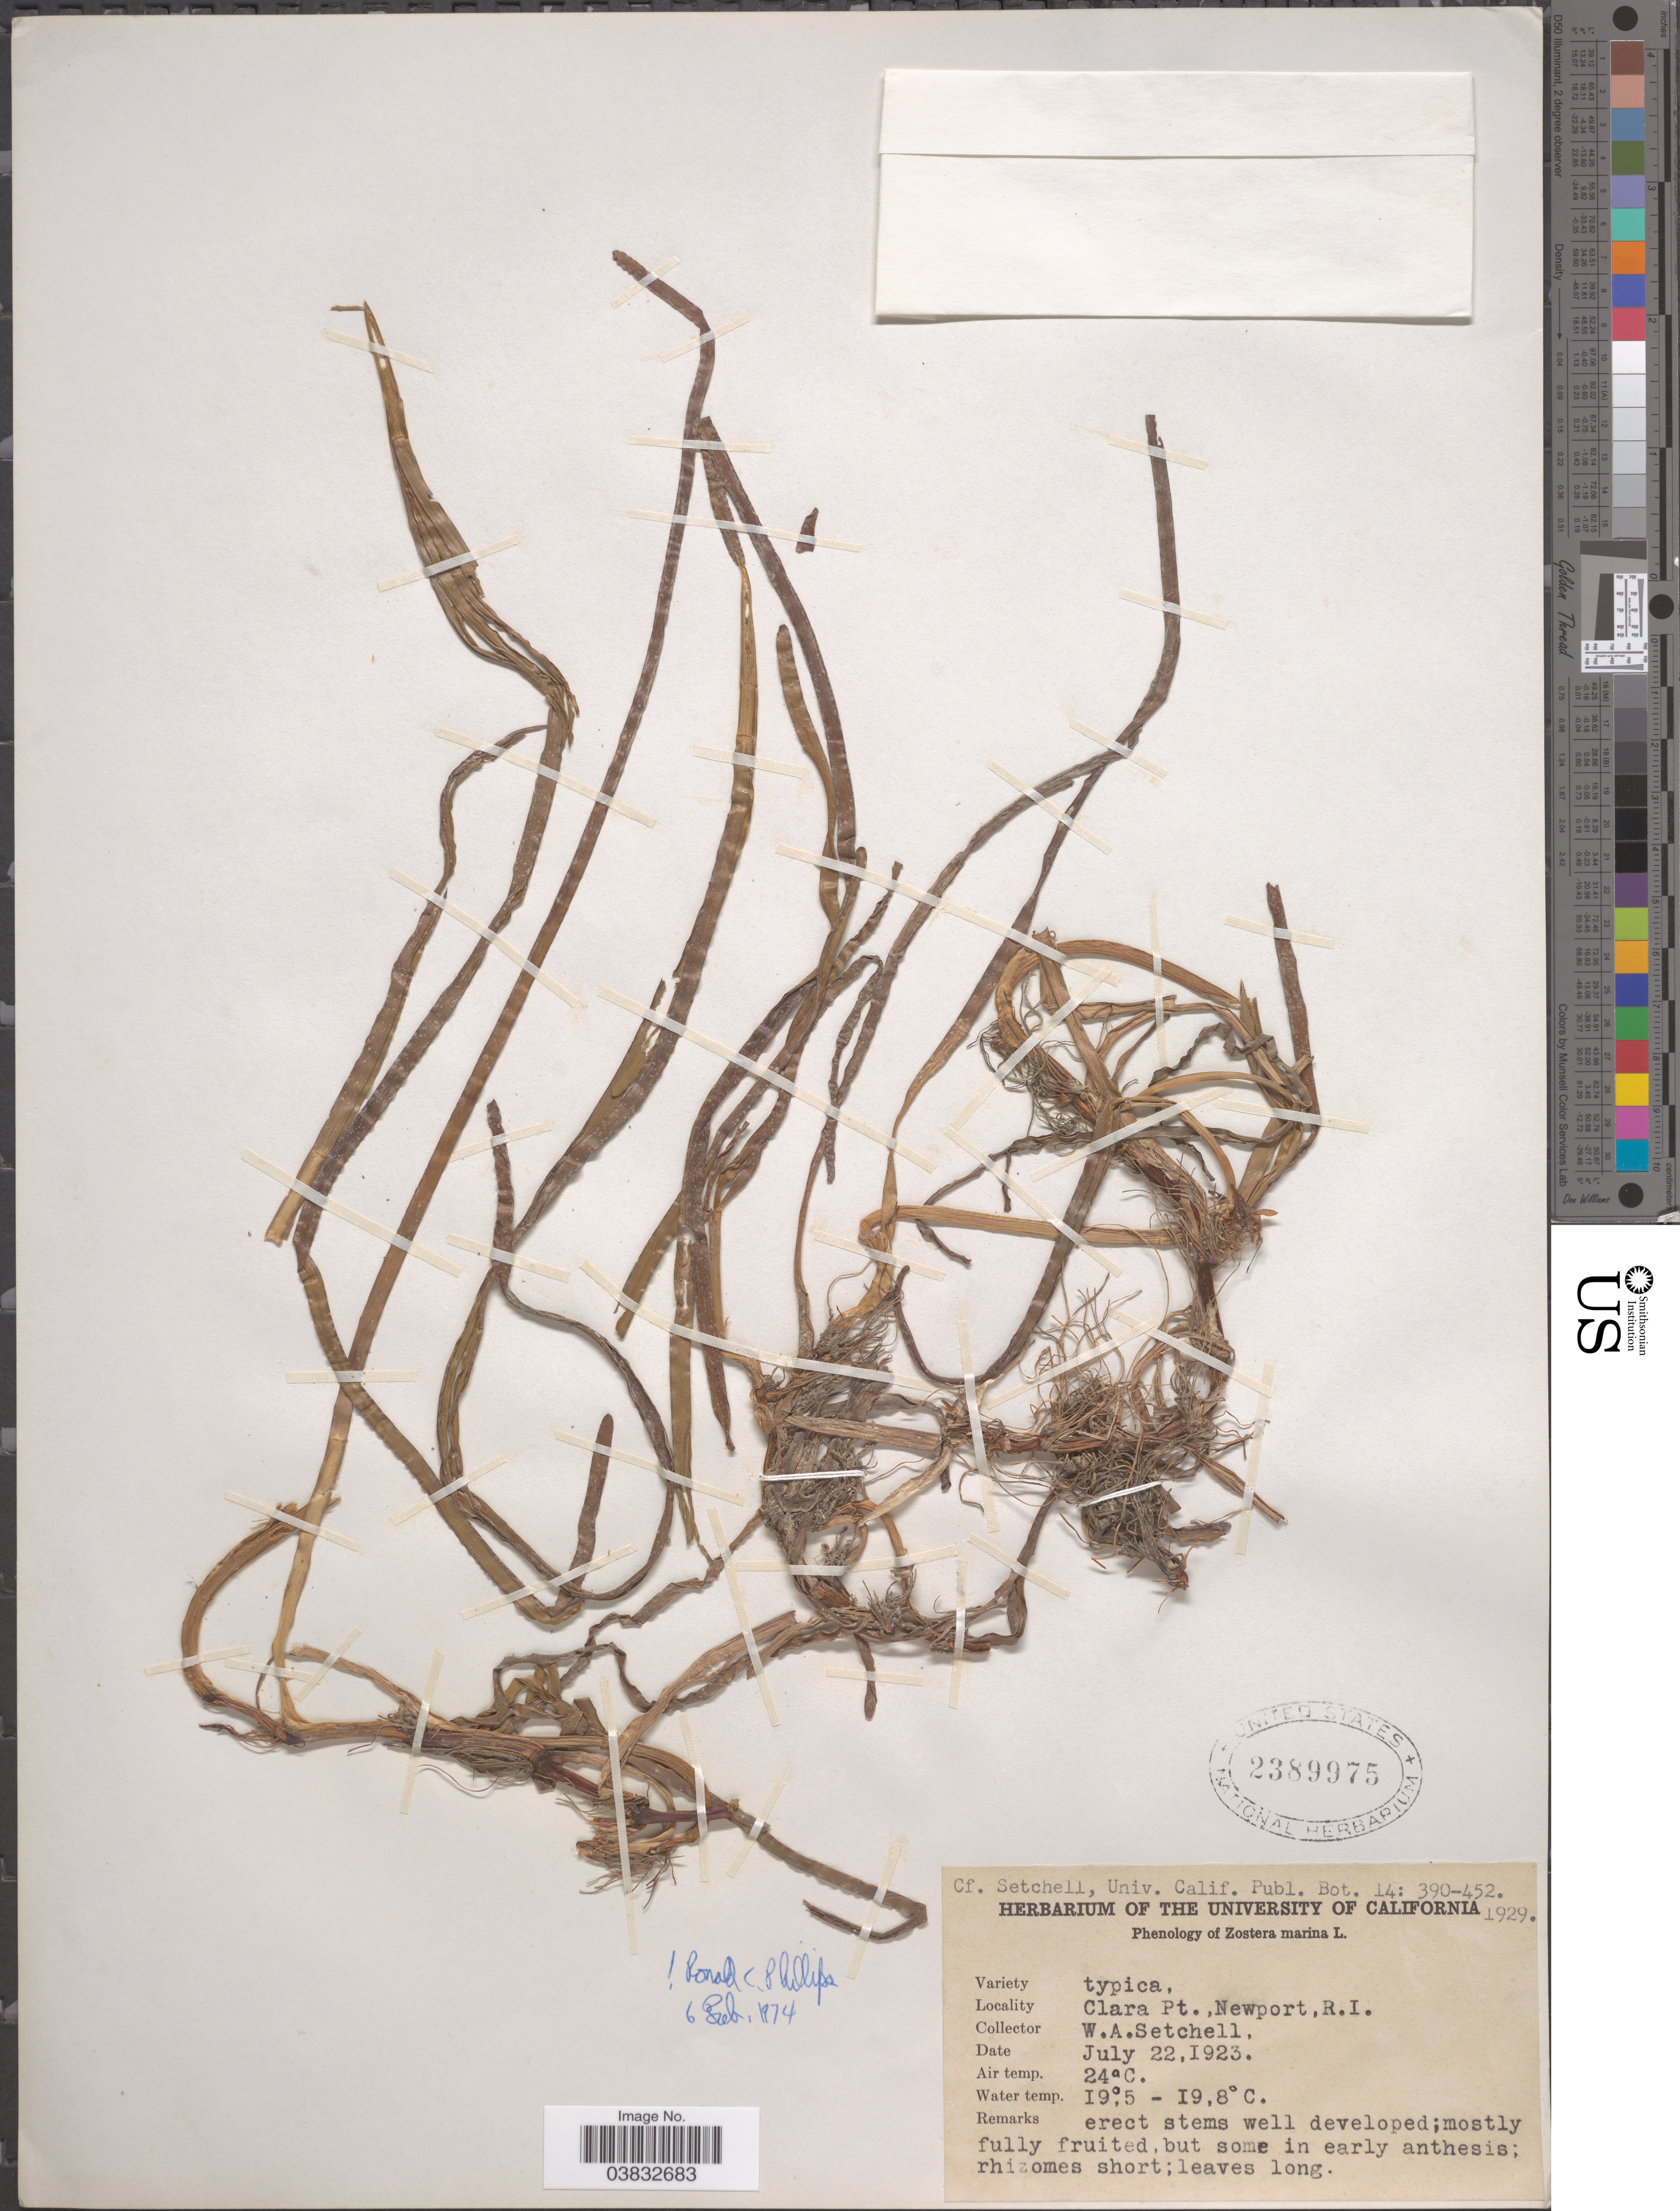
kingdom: Plantae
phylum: Tracheophyta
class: Liliopsida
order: Alismatales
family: Zosteraceae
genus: Zostera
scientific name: Zostera marina var. marina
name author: L.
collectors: W. Setchell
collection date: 1923-07-22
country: United States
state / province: Rhode Island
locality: Clara Pt., Newport.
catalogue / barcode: US 2389975